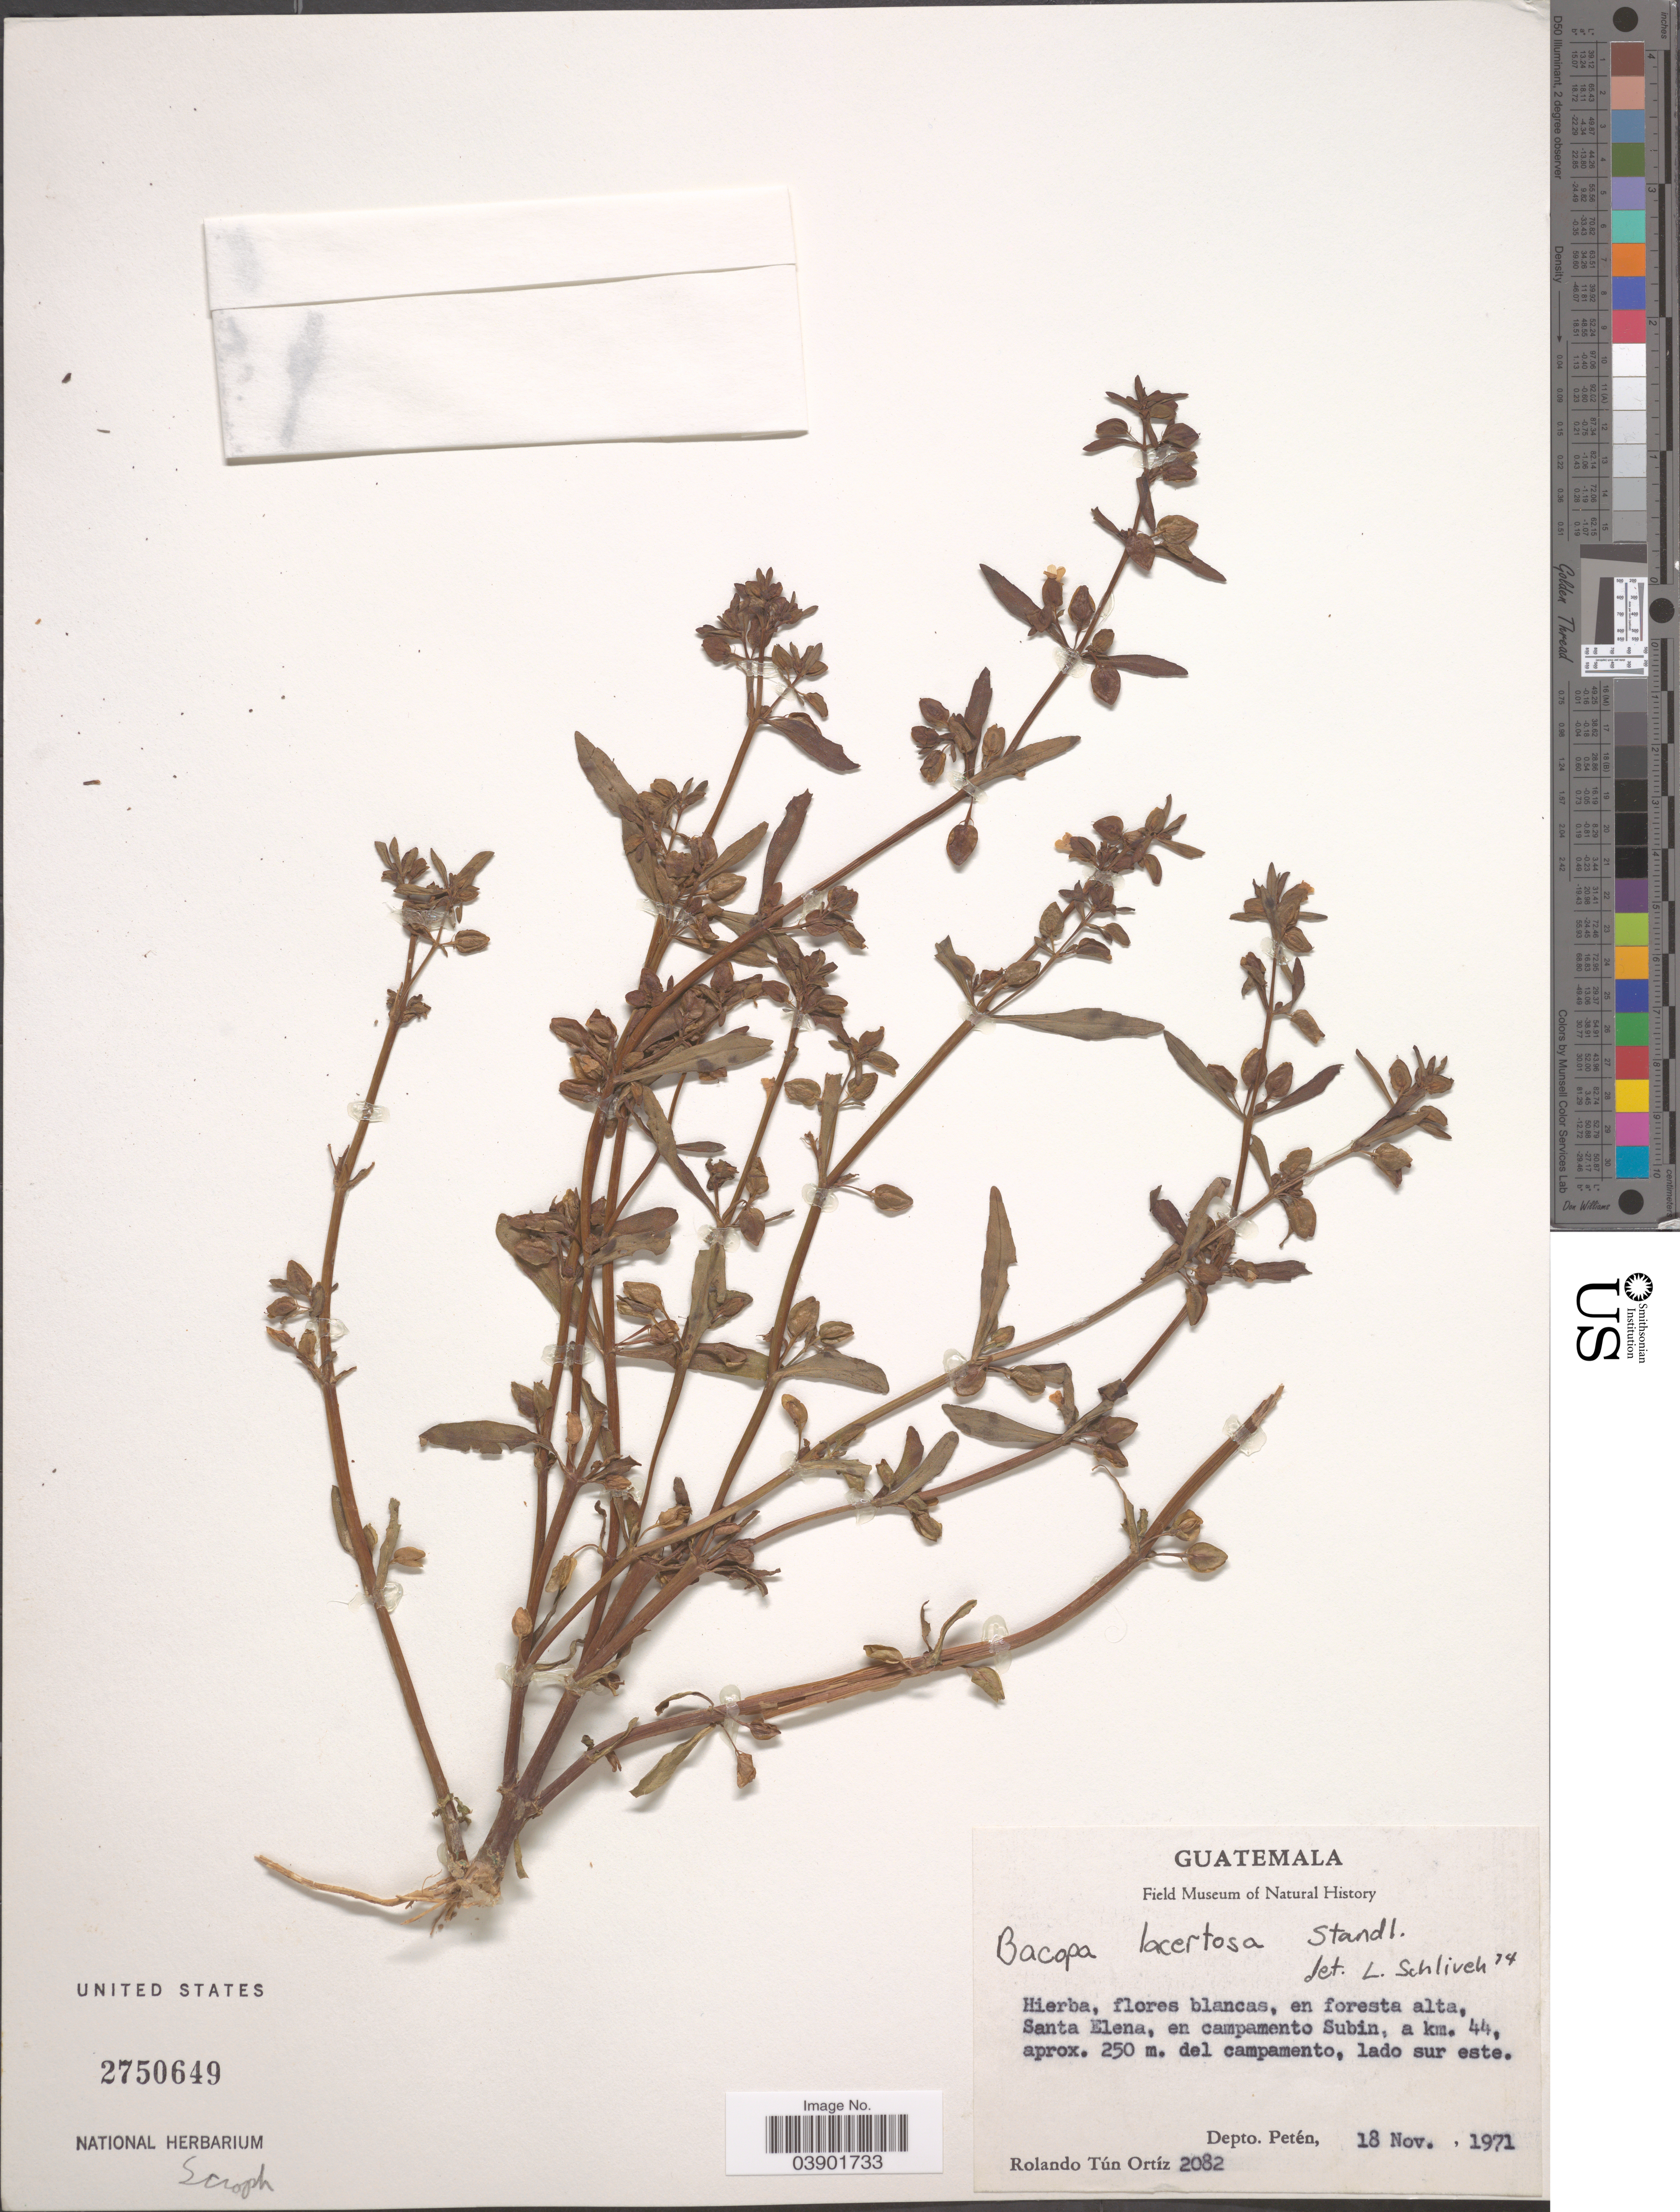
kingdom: Plantae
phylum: Tracheophyta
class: Magnoliopsida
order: Lamiales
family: Plantaginaceae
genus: Bacopa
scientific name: Bacopa lacertosa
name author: Standl.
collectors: R. T. Ortíz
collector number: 2082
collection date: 1971-11-18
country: Guatemala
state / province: El Peten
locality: Santa Elena, en campamento Subin, a km. 44, del campamento, lado sur este. Depto. Petén.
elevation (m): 250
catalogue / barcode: US 2750649